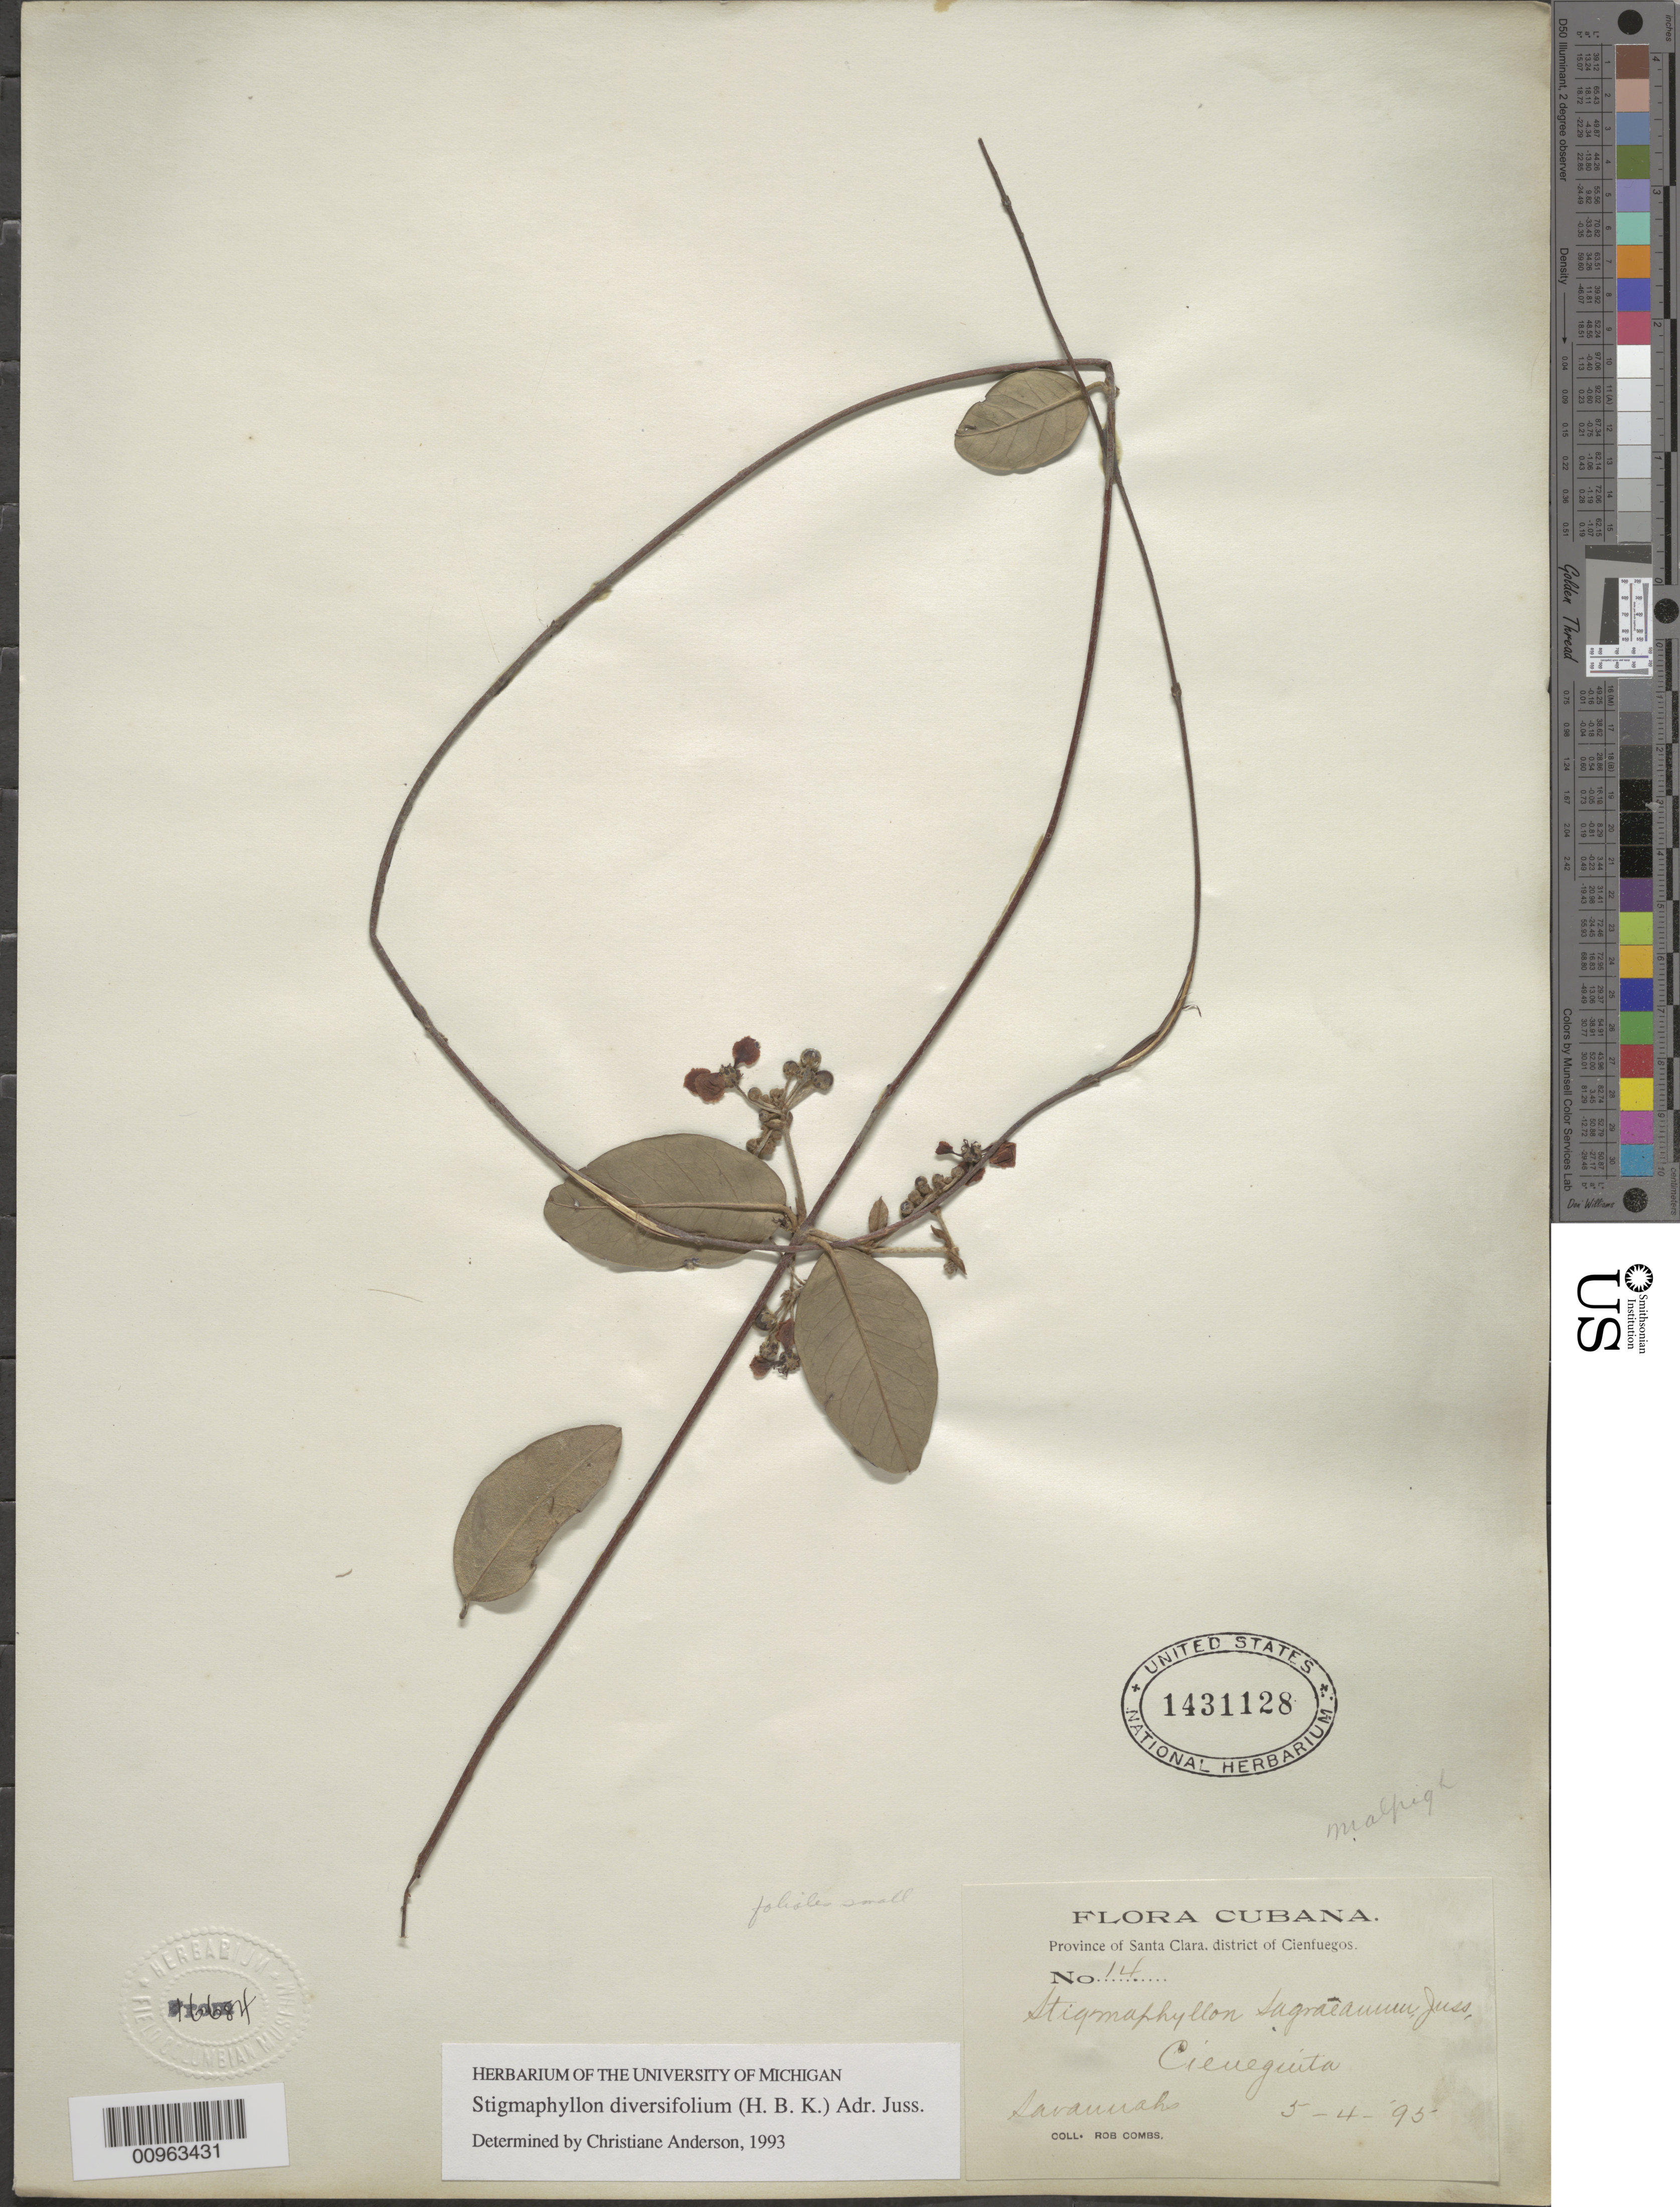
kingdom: Plantae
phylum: Tracheophyta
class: Magnoliopsida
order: Malpighiales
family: Malpighiaceae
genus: Stigmaphyllon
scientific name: Stigmaphyllon diversifolium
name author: (Kunth) A. Juss.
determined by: Anderson, C.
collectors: R. Combs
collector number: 14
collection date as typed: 04 May 1985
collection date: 1985-05-04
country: Cuba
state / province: Las Villas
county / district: Cienfuegos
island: Cuba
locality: Cienguita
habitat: Savannahs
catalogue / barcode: US 1431128